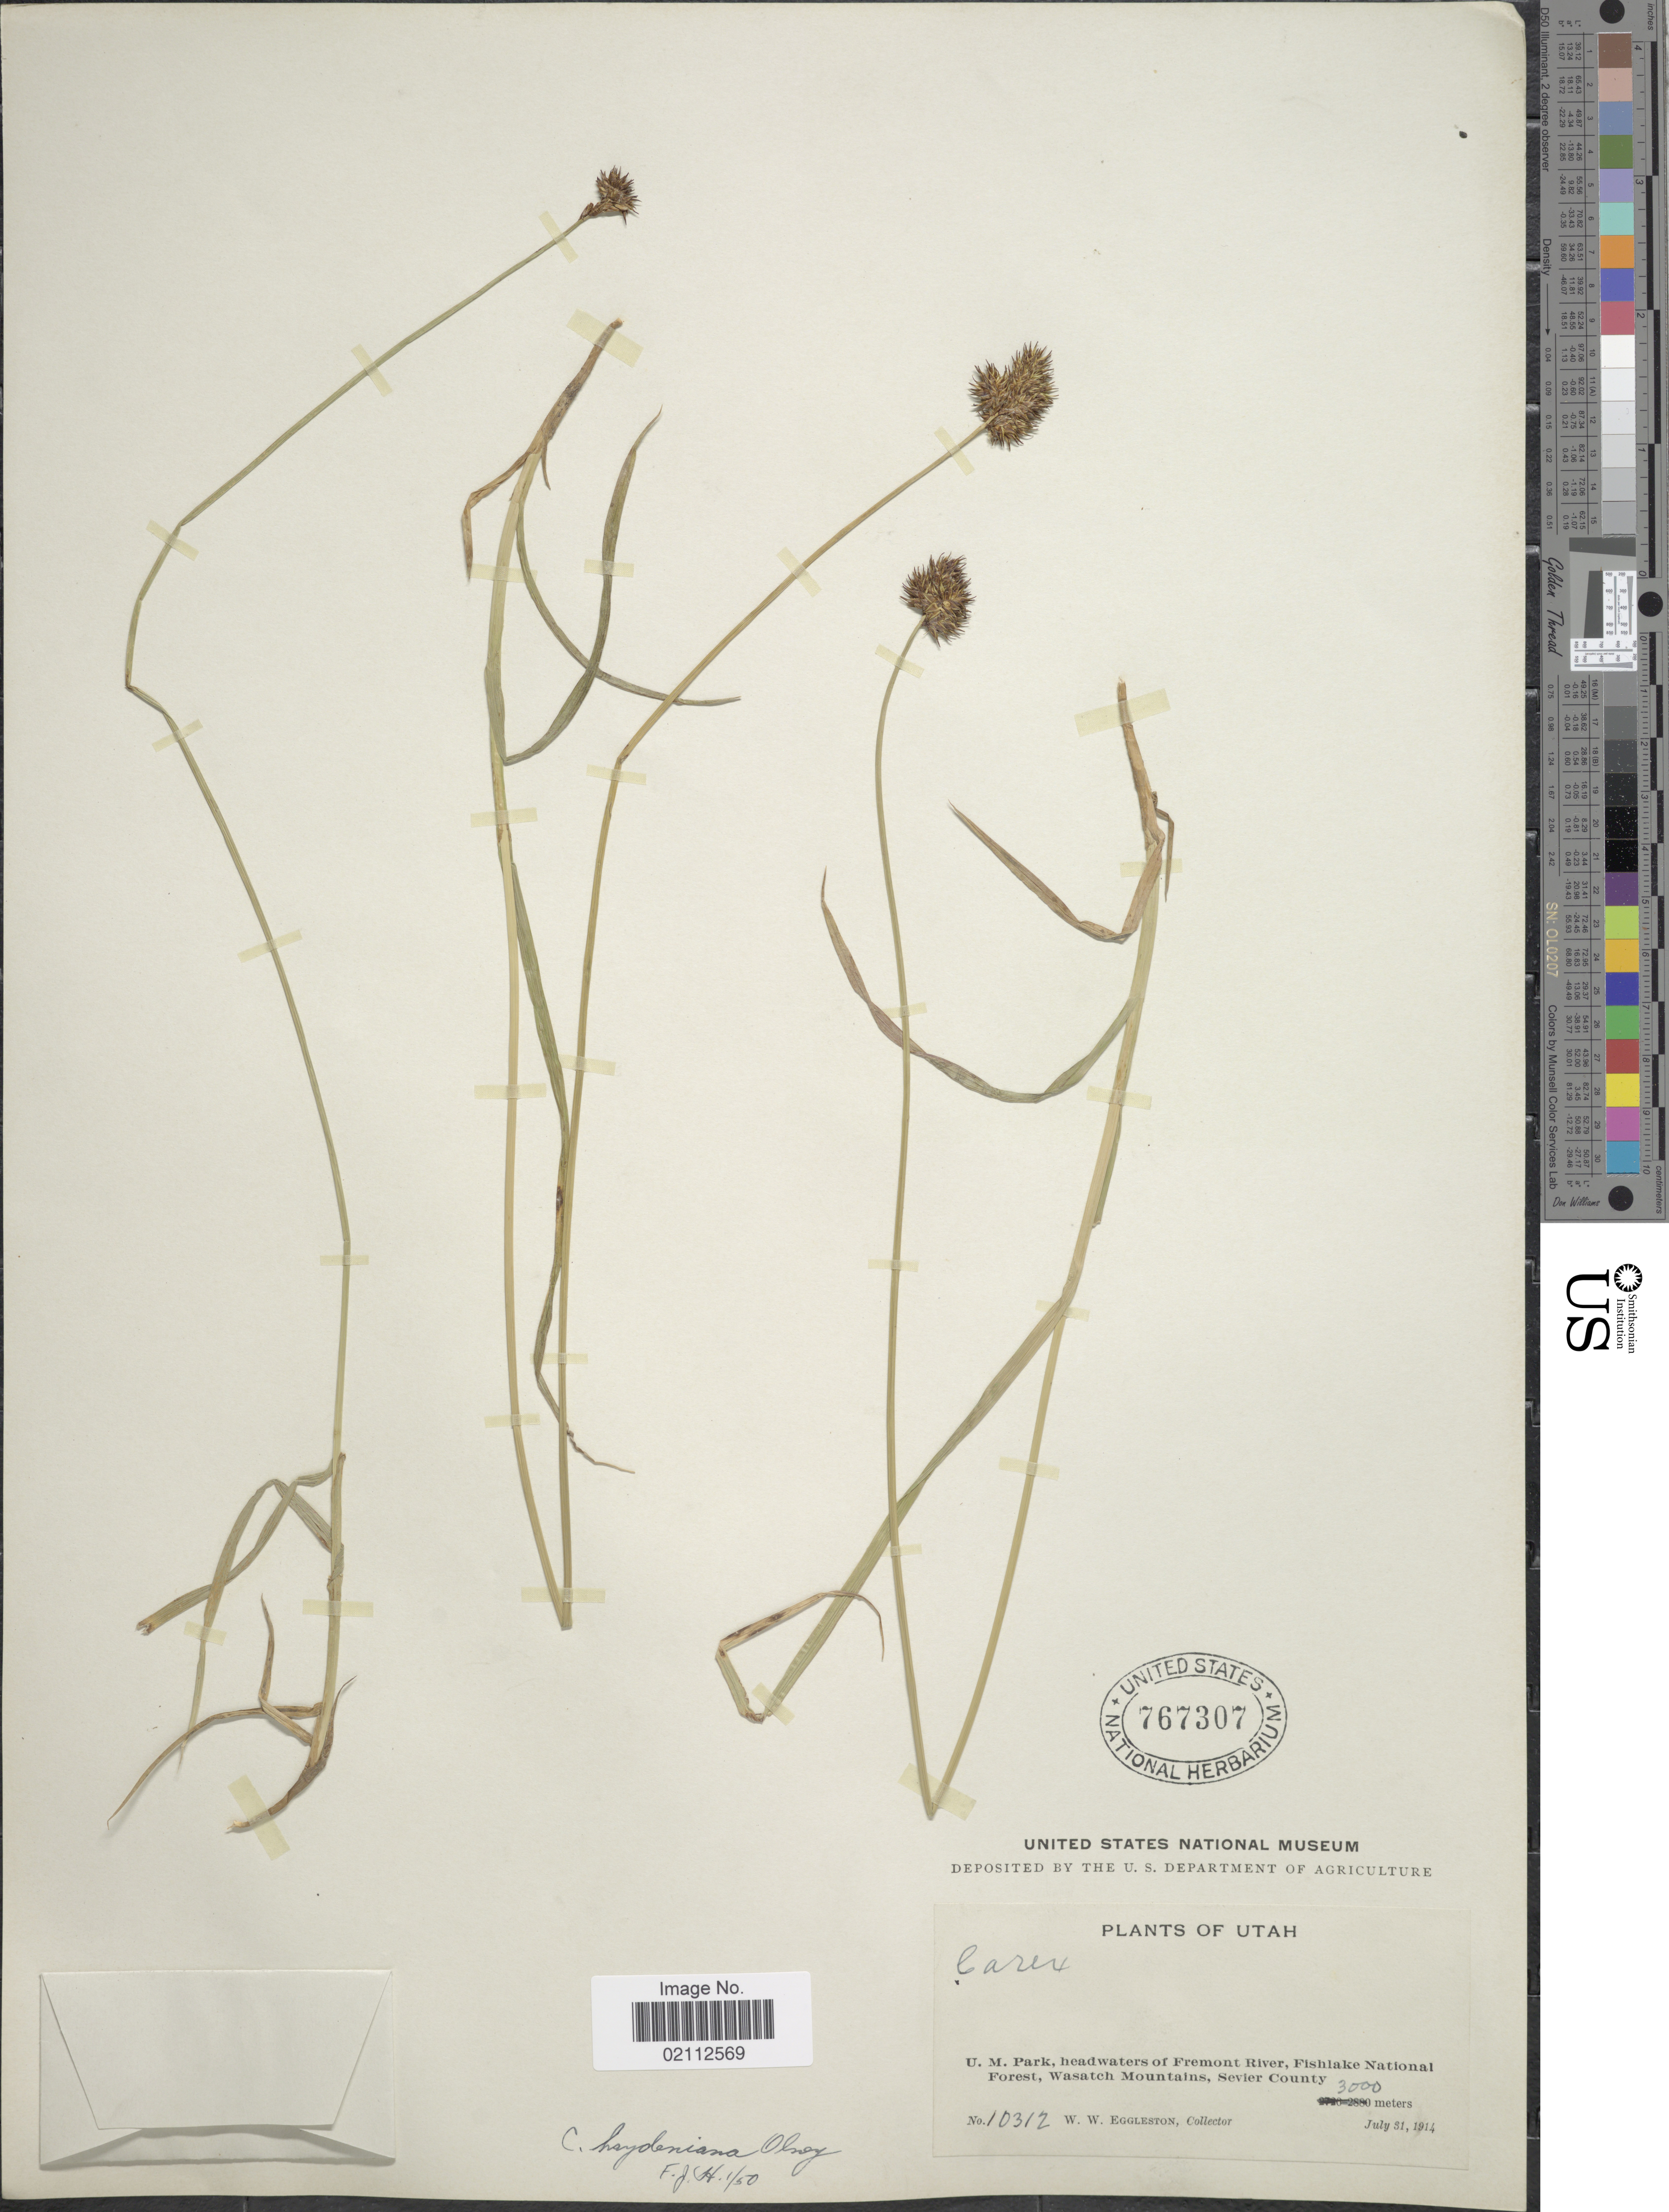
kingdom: Plantae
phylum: Tracheophyta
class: Liliopsida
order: Poales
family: Cyperaceae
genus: Carex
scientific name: Carex haydeniana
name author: Olney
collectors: W. W. Eggleston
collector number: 10312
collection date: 1914-07-31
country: United States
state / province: Utah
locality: U. M. Park, headwaters of Fremont River, Fishlake National Forest, Wasatch Mountains, Sevier County.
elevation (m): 3000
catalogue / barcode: US 767307